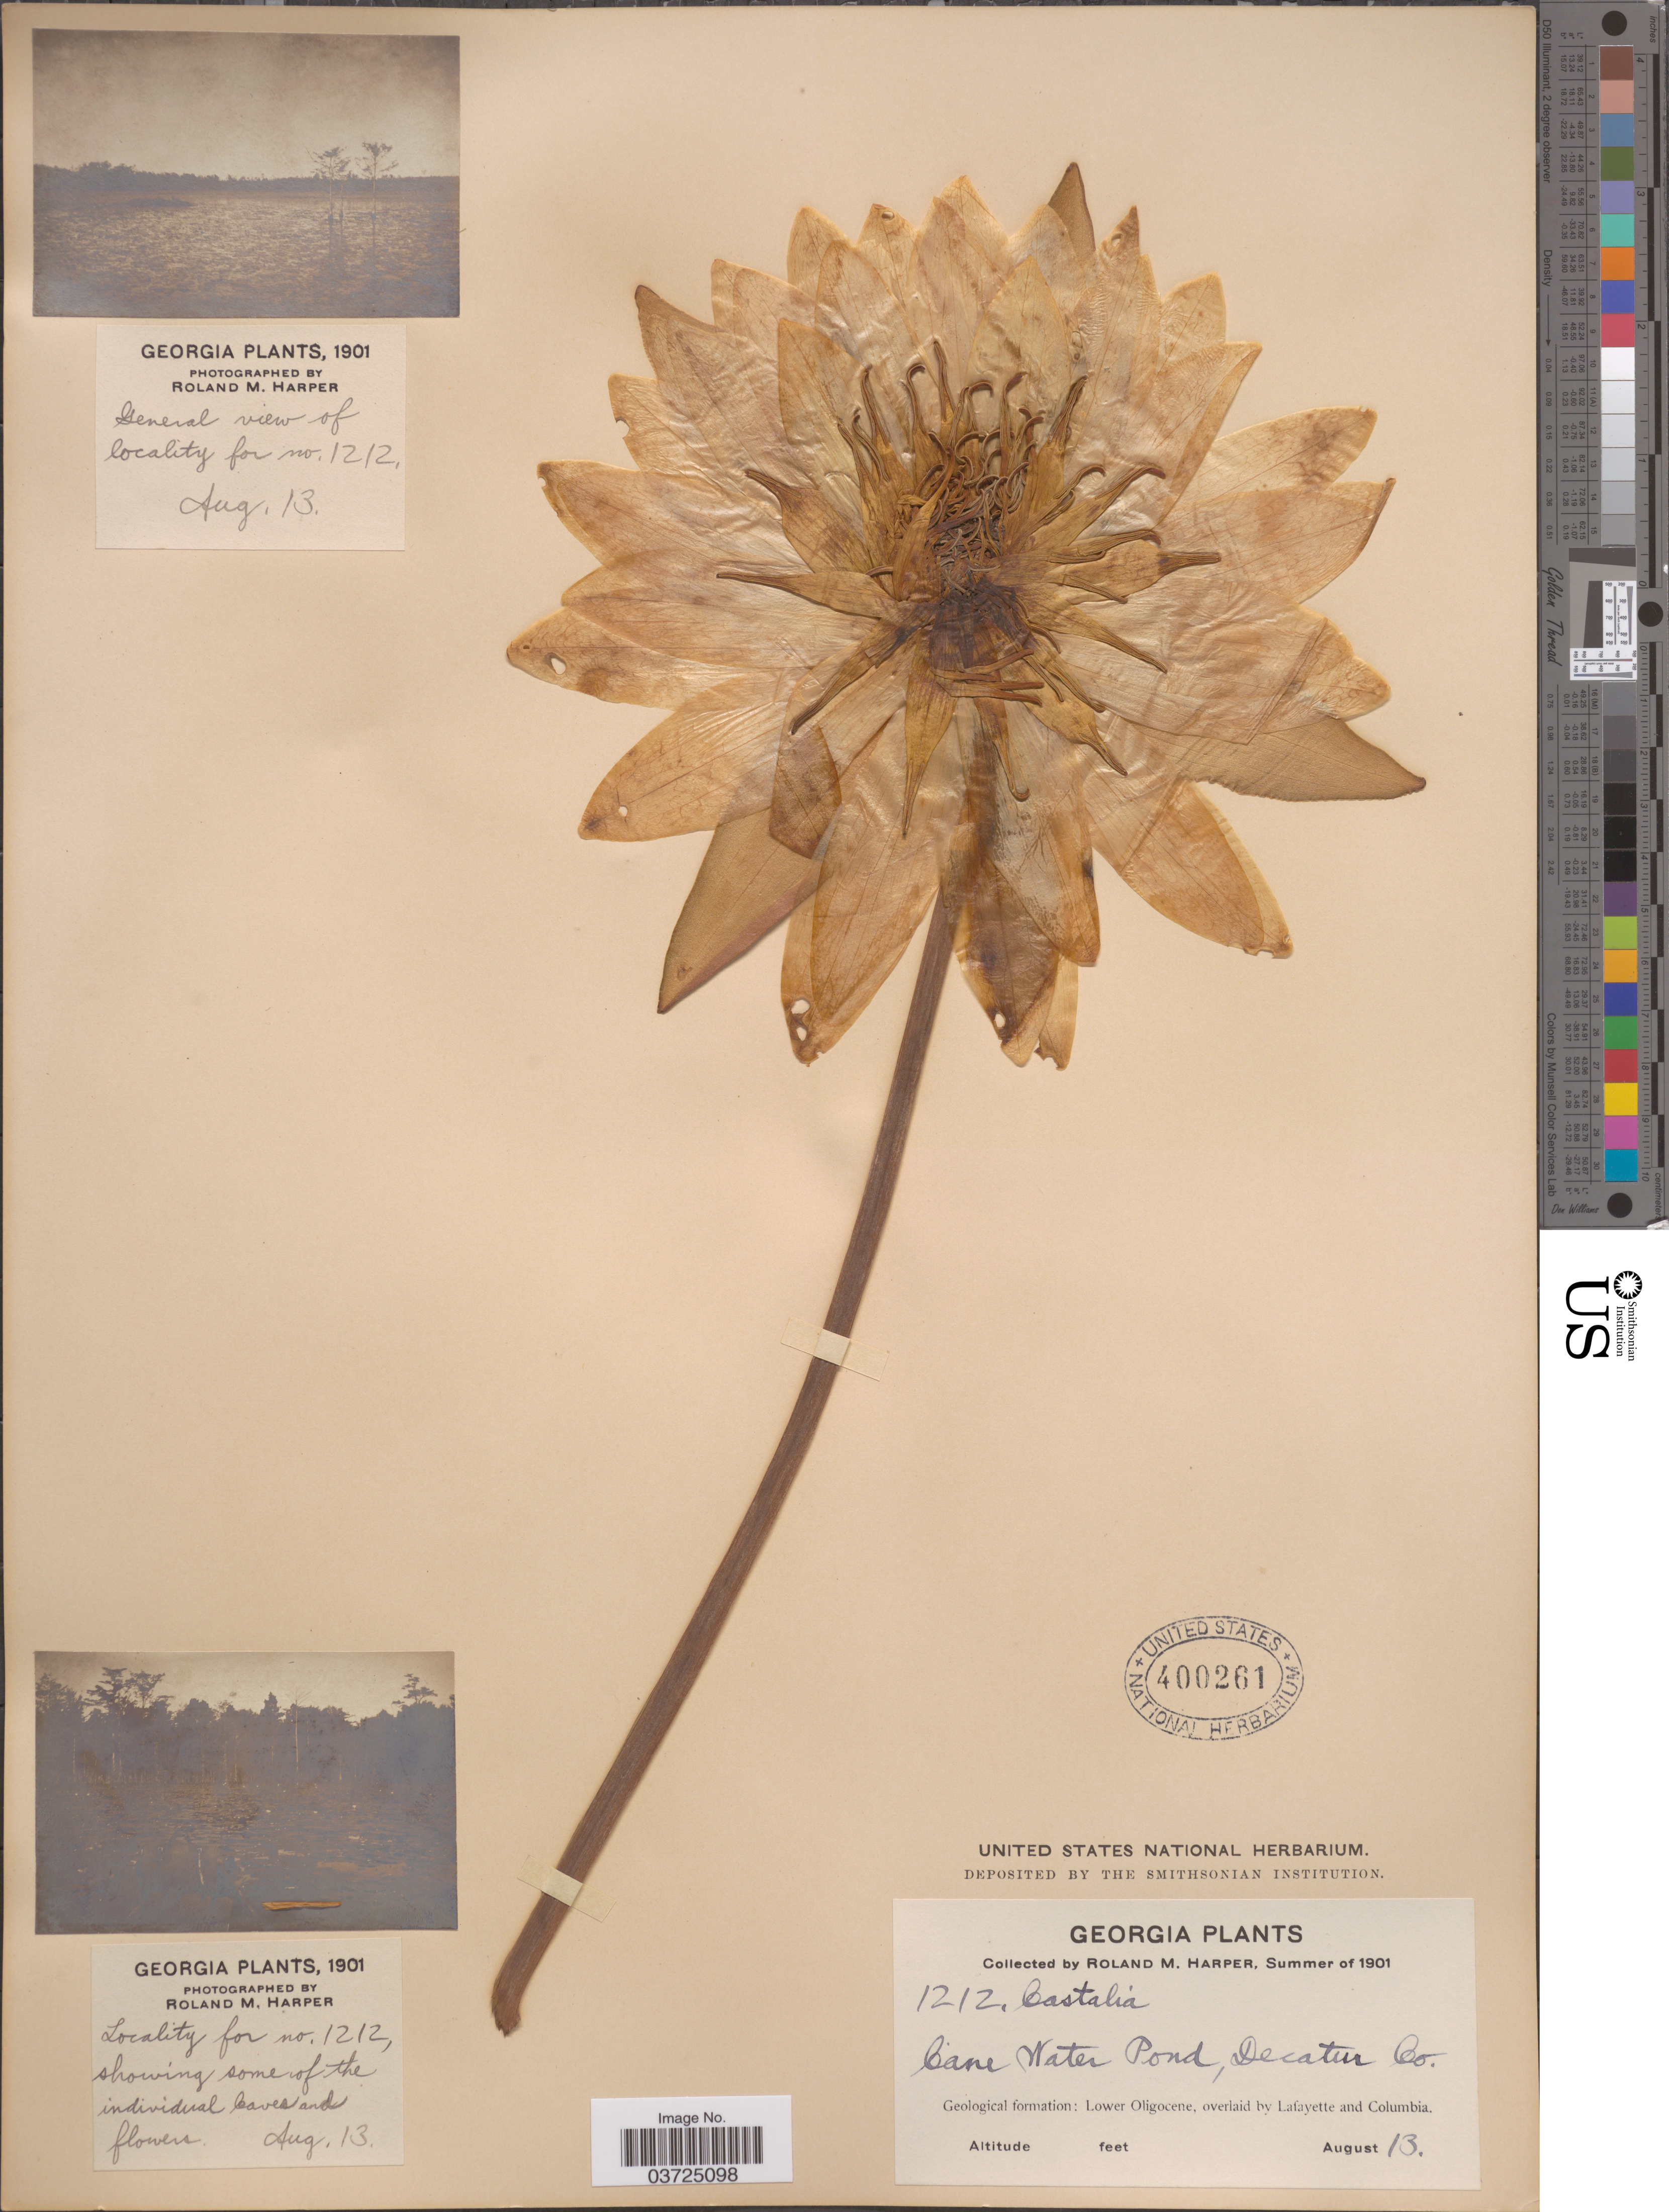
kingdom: Plantae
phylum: Tracheophyta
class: Magnoliopsida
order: Nymphaeales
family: Nymphaeaceae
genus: Nymphaea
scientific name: Nymphaea reniformis Walter, nom. rejic.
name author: Walter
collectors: R. M. Harper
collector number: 1212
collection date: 1901-08-13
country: United States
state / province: Georgia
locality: Cane Water Pond, Decatur Co. Geological formation: Lower Oligocene, overlaid by Lafayette and Columbia.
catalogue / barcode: US 400261